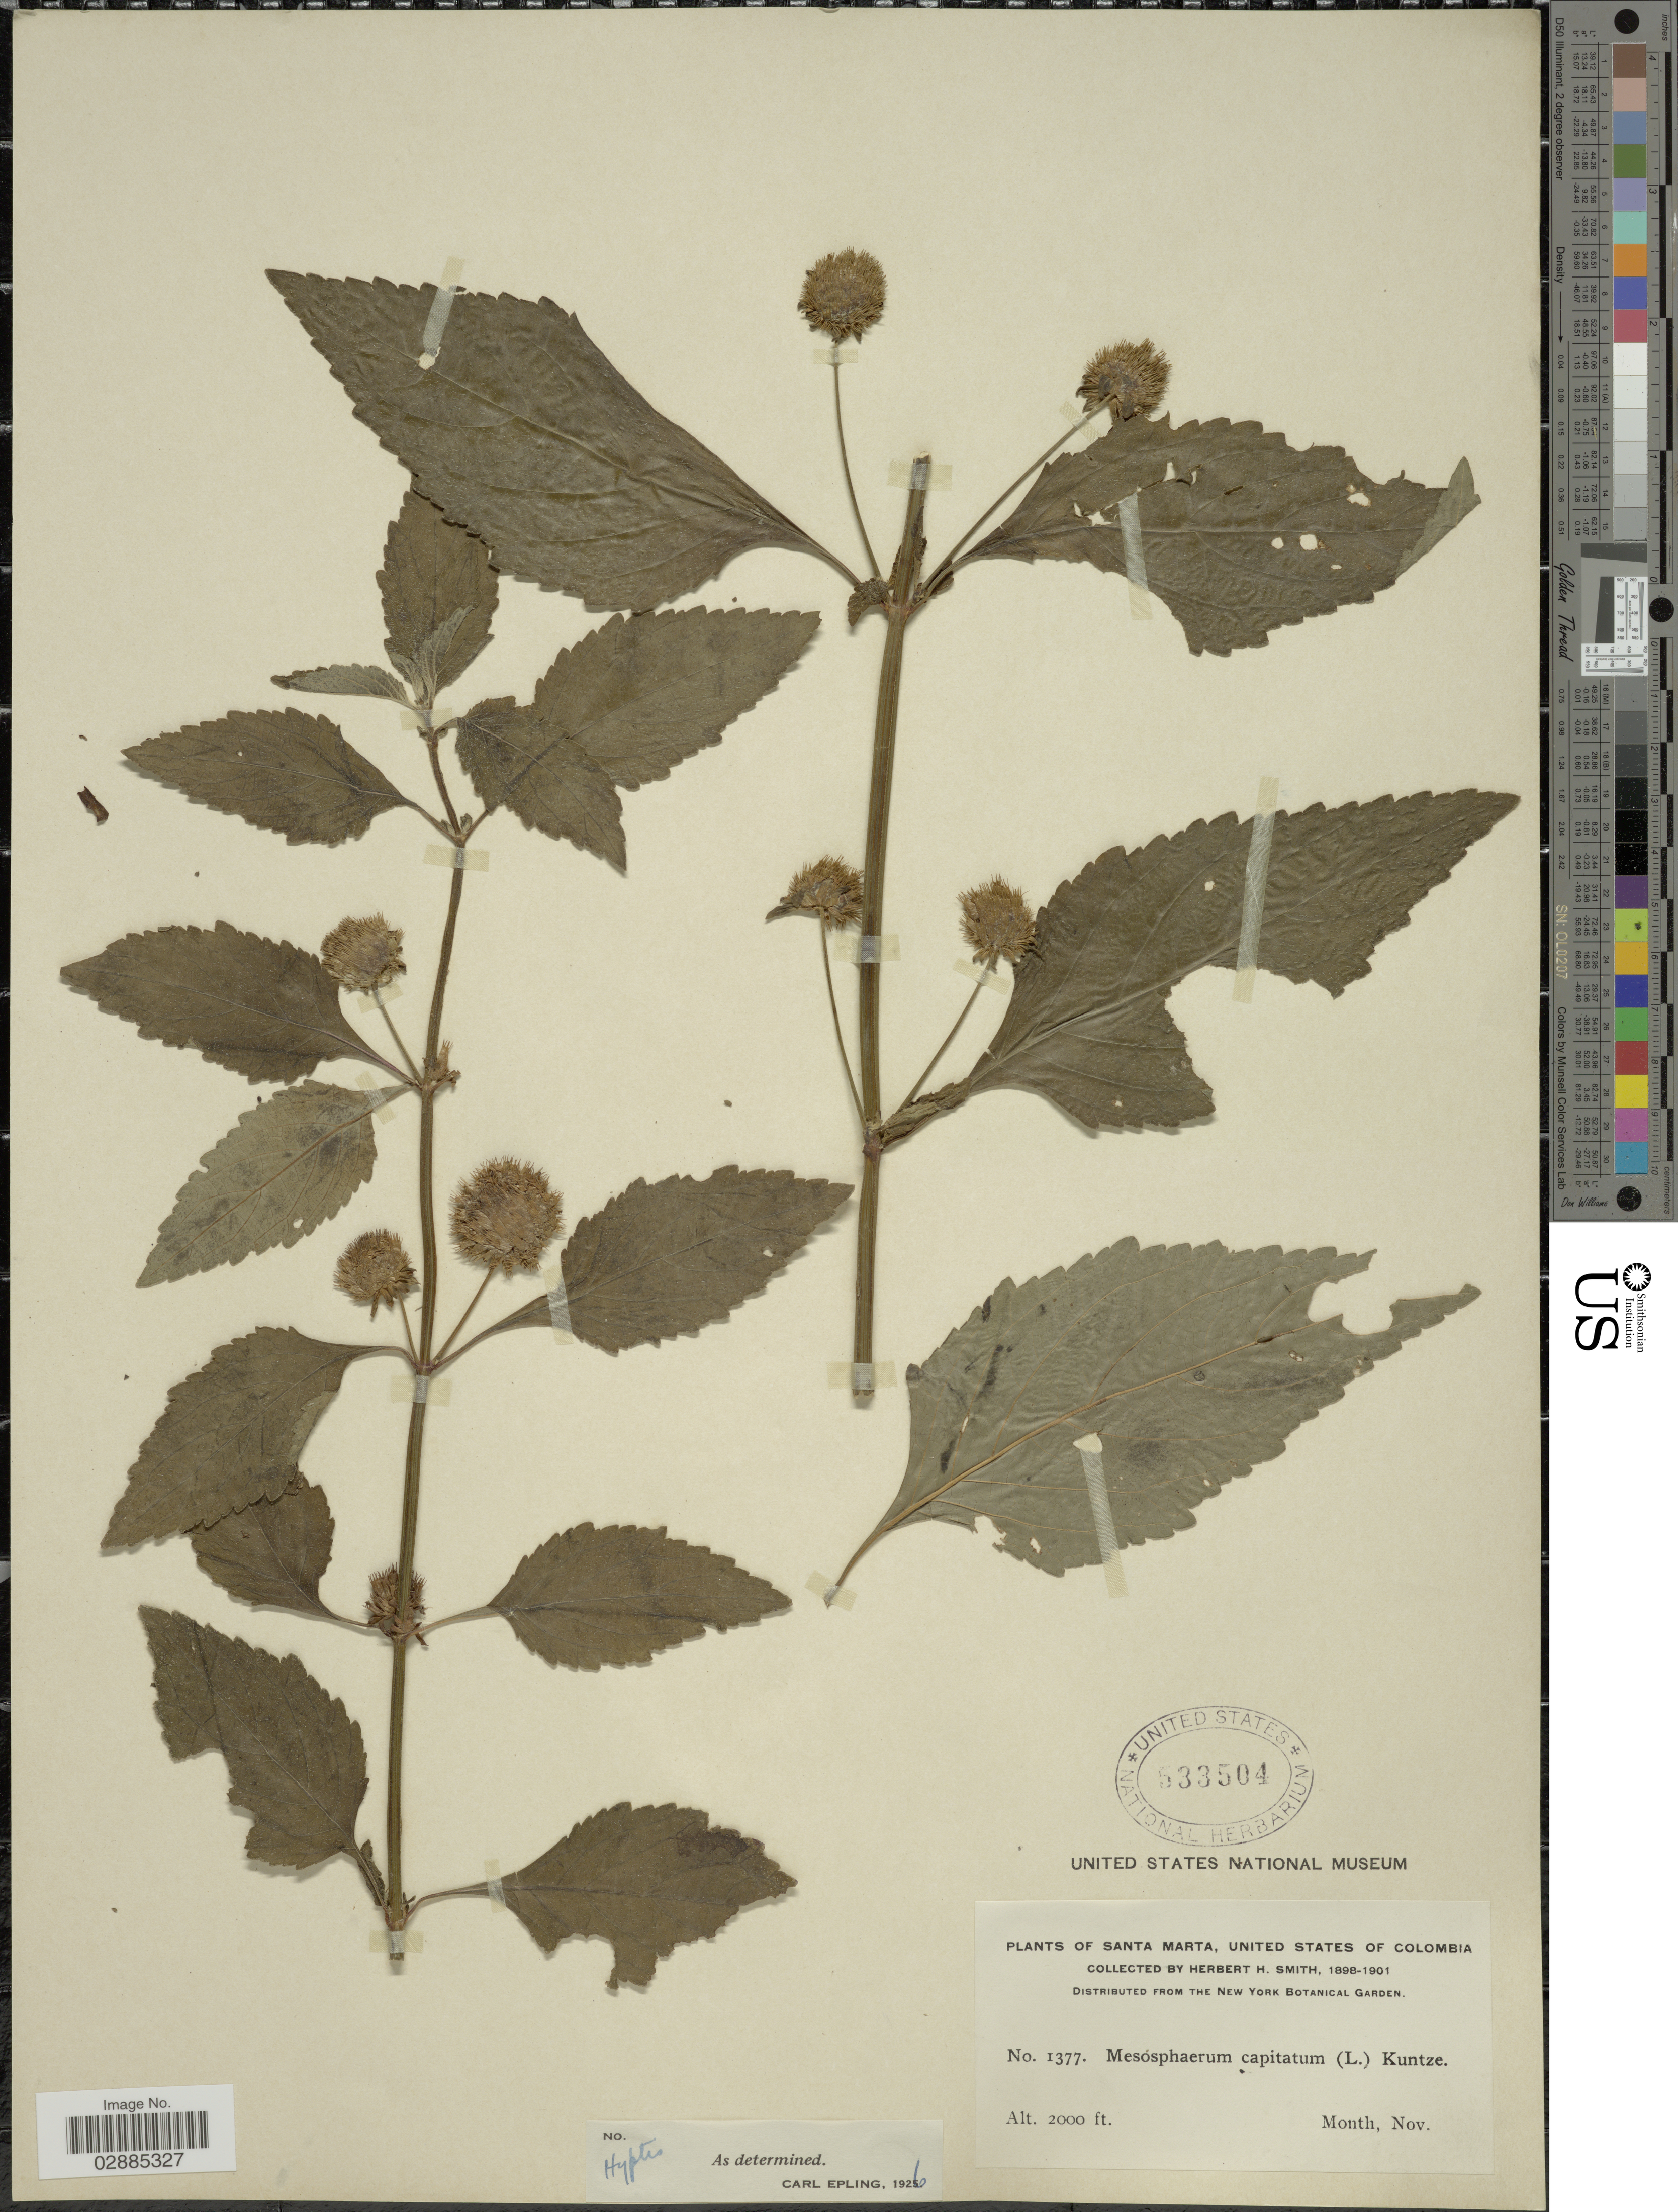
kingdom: Plantae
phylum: Tracheophyta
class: Magnoliopsida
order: Lamiales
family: Lamiaceae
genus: Hyptis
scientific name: Hyptis capitata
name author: Jacq.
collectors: Herbert H. Smith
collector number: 1377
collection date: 1898-11/1901-11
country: Colombia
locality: Santa Marta.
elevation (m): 610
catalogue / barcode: US 533504